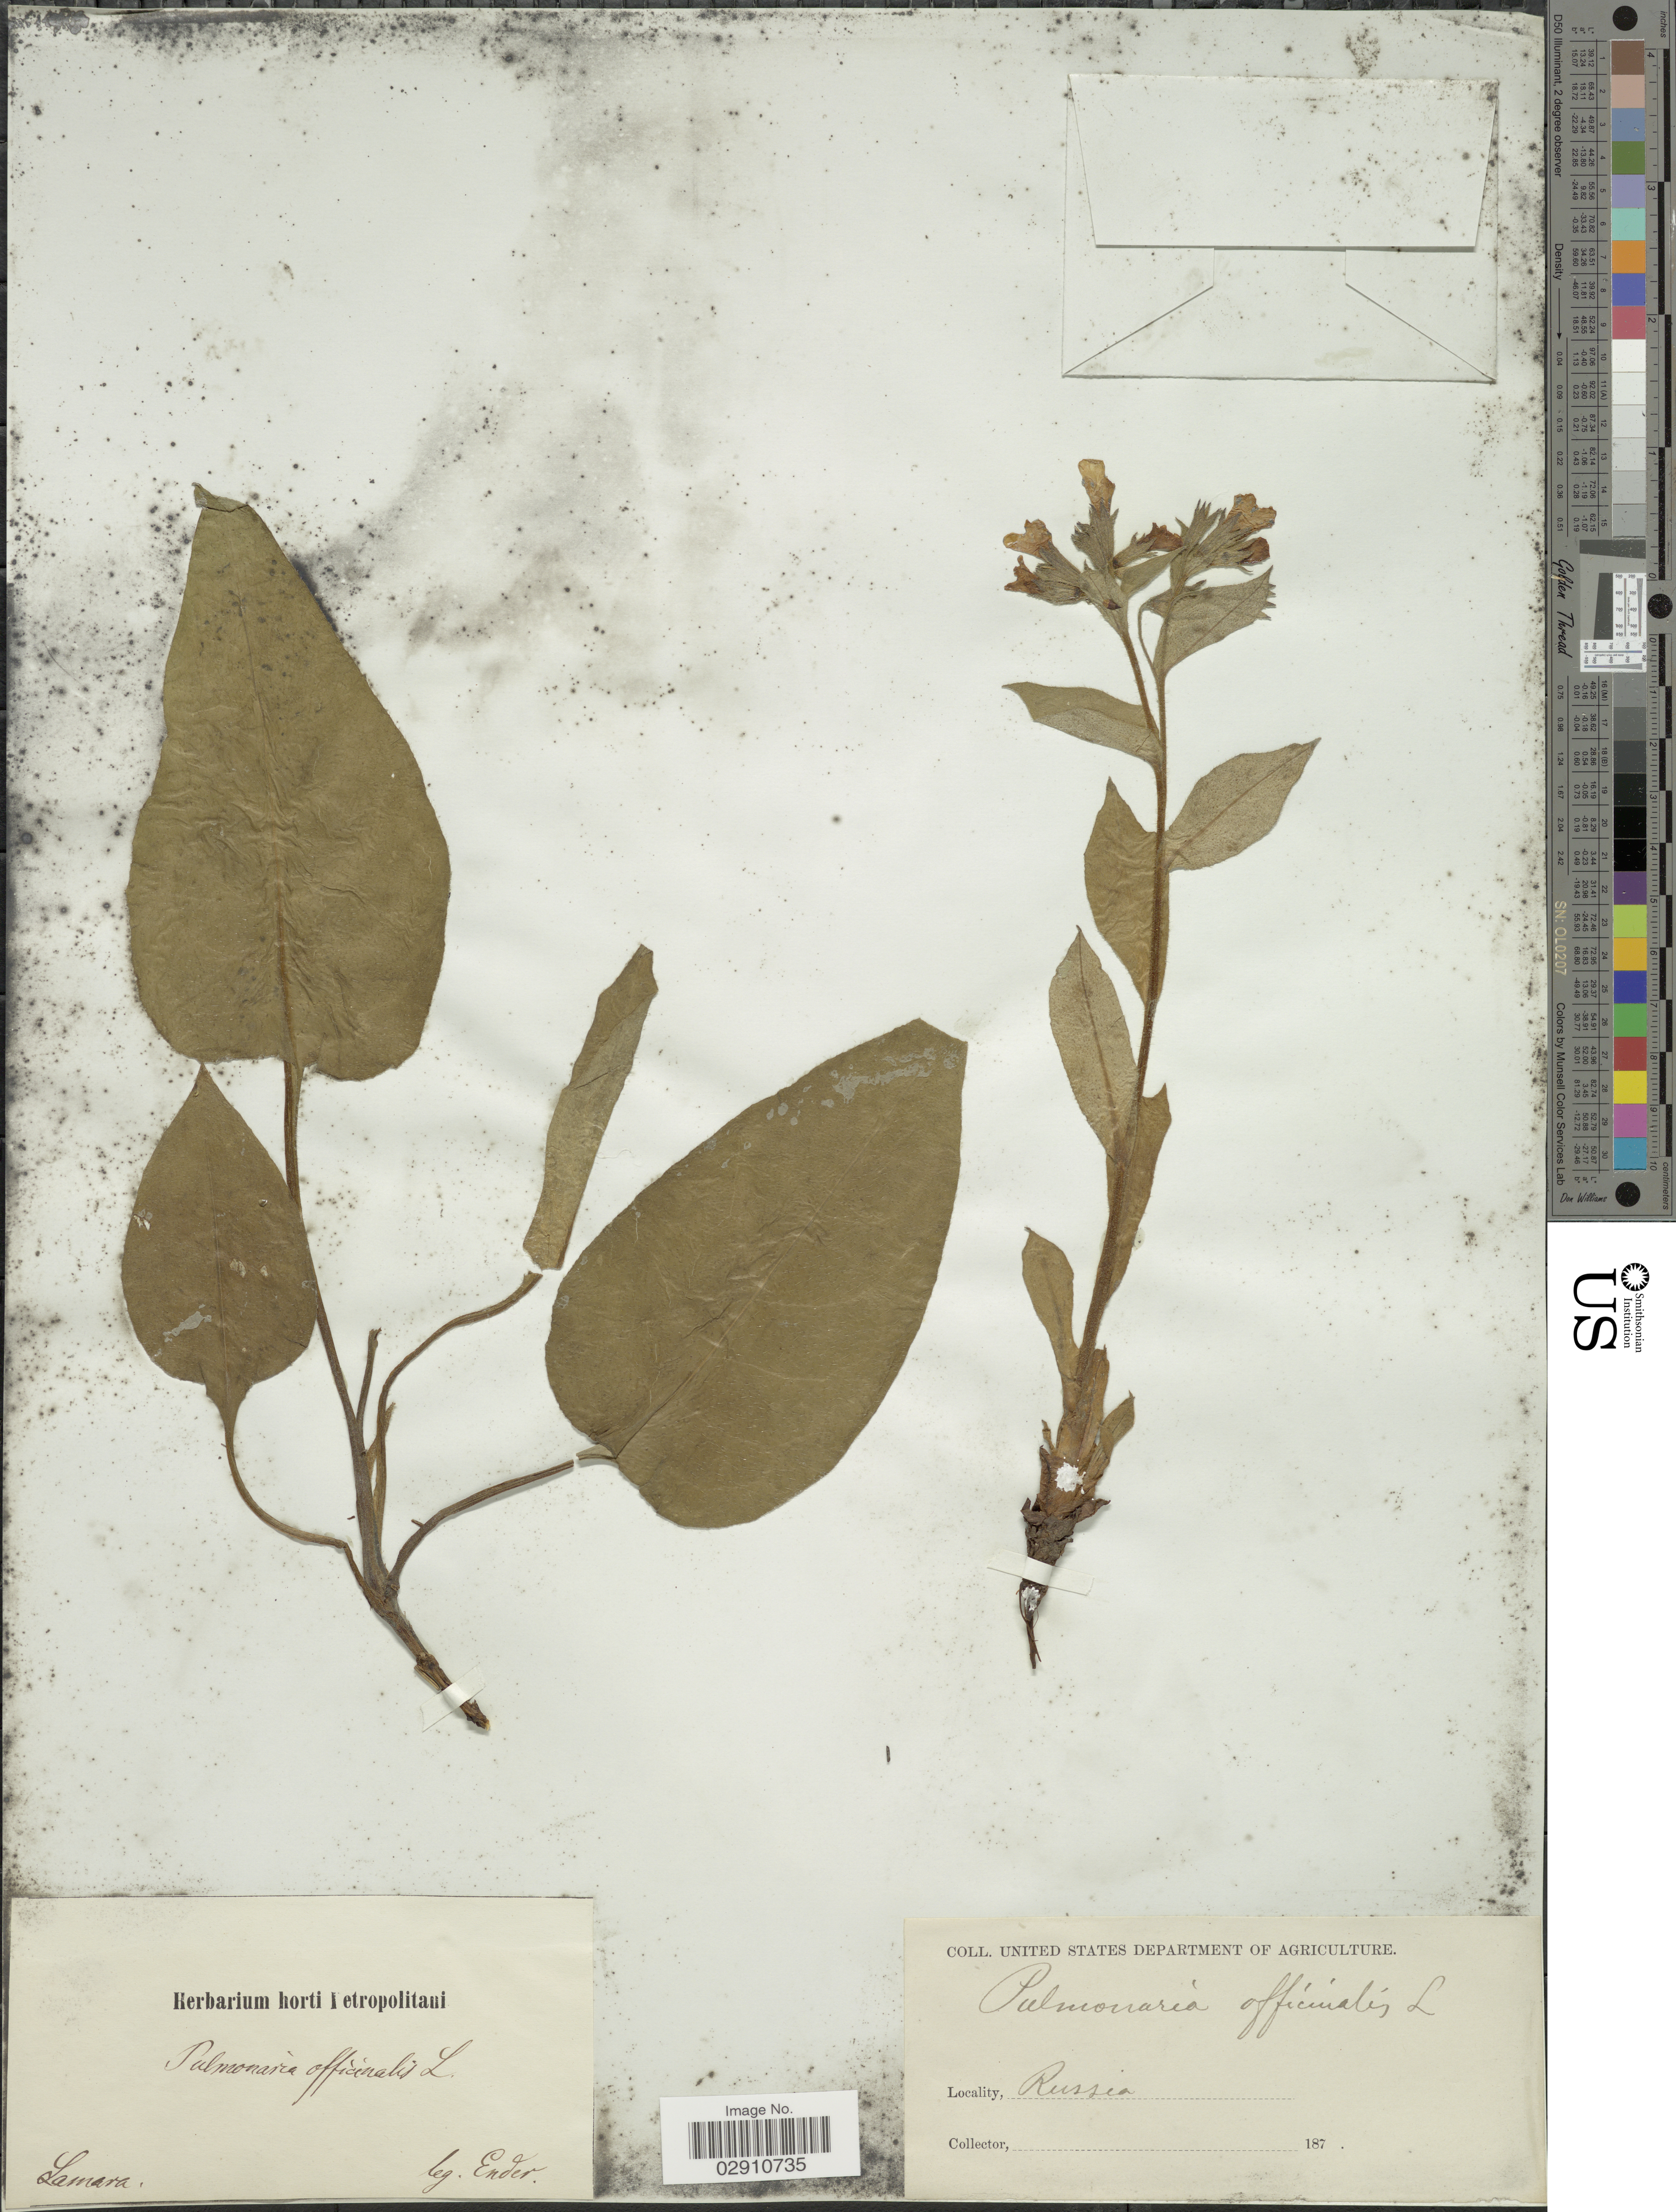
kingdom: Plantae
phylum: Tracheophyta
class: Magnoliopsida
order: Boraginales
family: Boraginaceae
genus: Pulmonaria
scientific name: Pulmonaria officinalis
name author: L.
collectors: Ender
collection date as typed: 187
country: Russian Federation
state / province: Samara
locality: Samara.